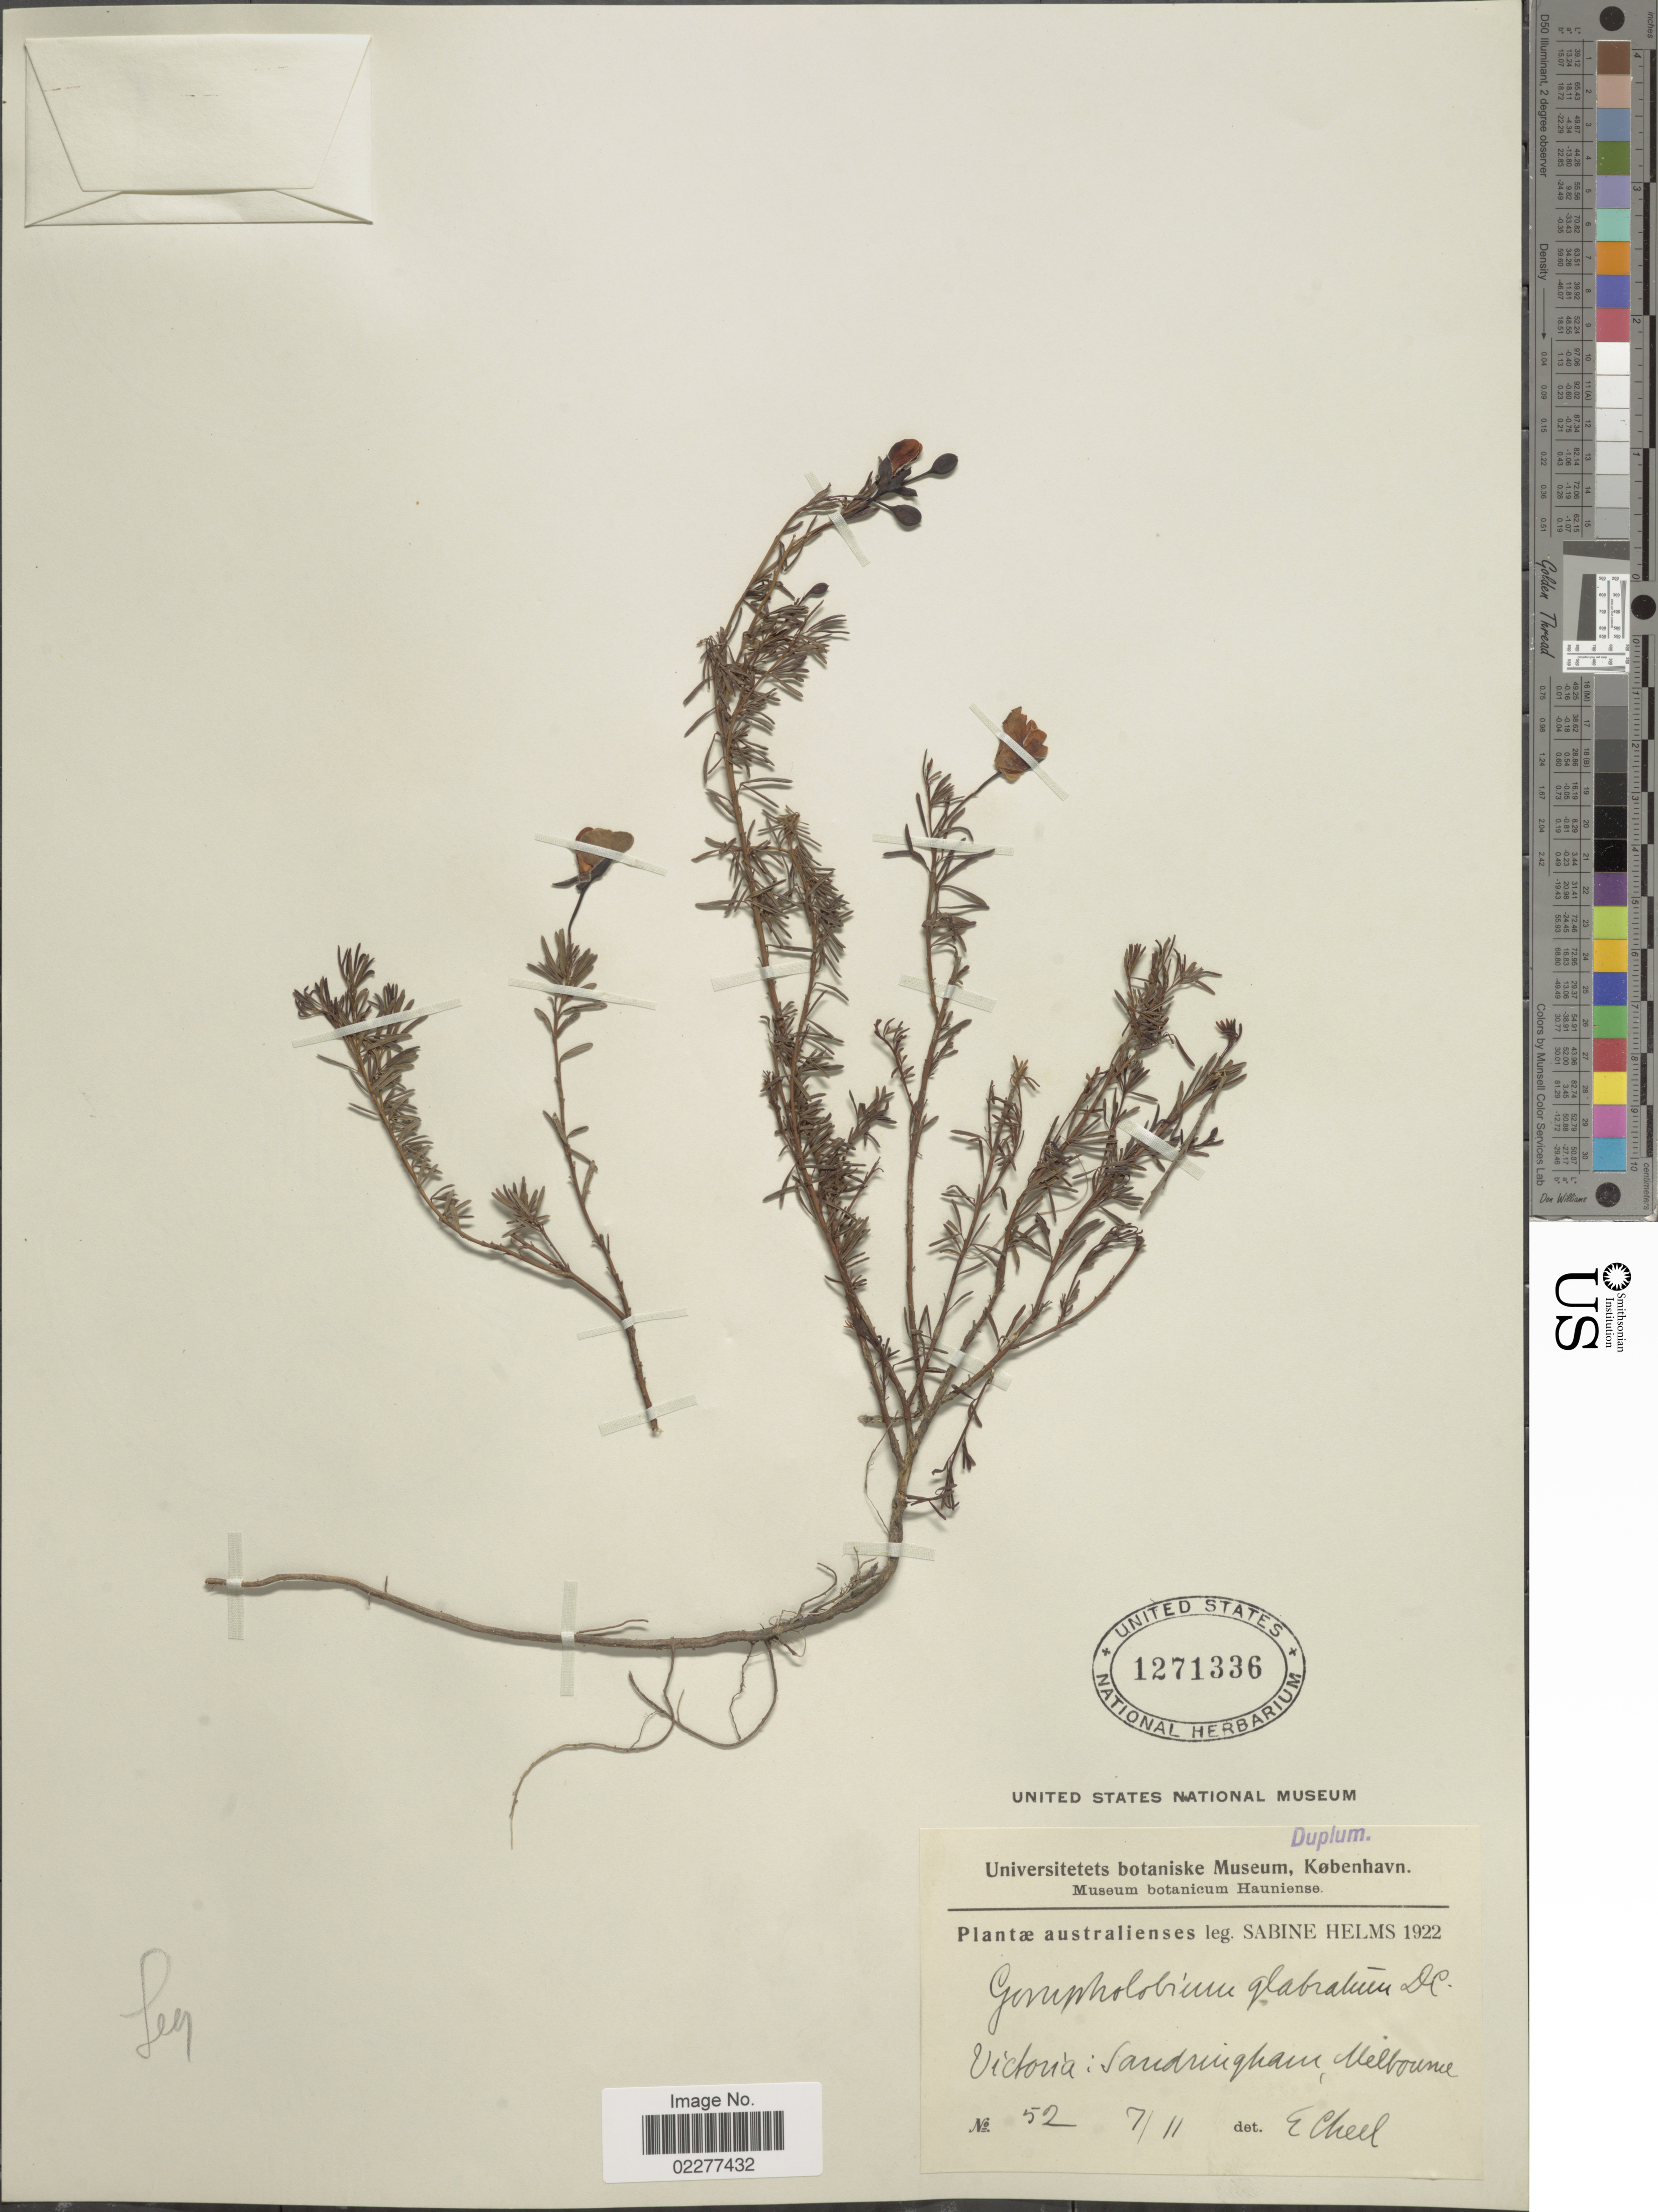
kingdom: Plantae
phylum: Tracheophyta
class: Magnoliopsida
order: Fabales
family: Fabaceae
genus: Gompholobium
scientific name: Gompholobium glabratum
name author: DC.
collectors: S. Helms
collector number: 52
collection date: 1922-11-07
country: Australia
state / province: Victoria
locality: Victoria: Sandringham, Melbourne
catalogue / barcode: US 1271336